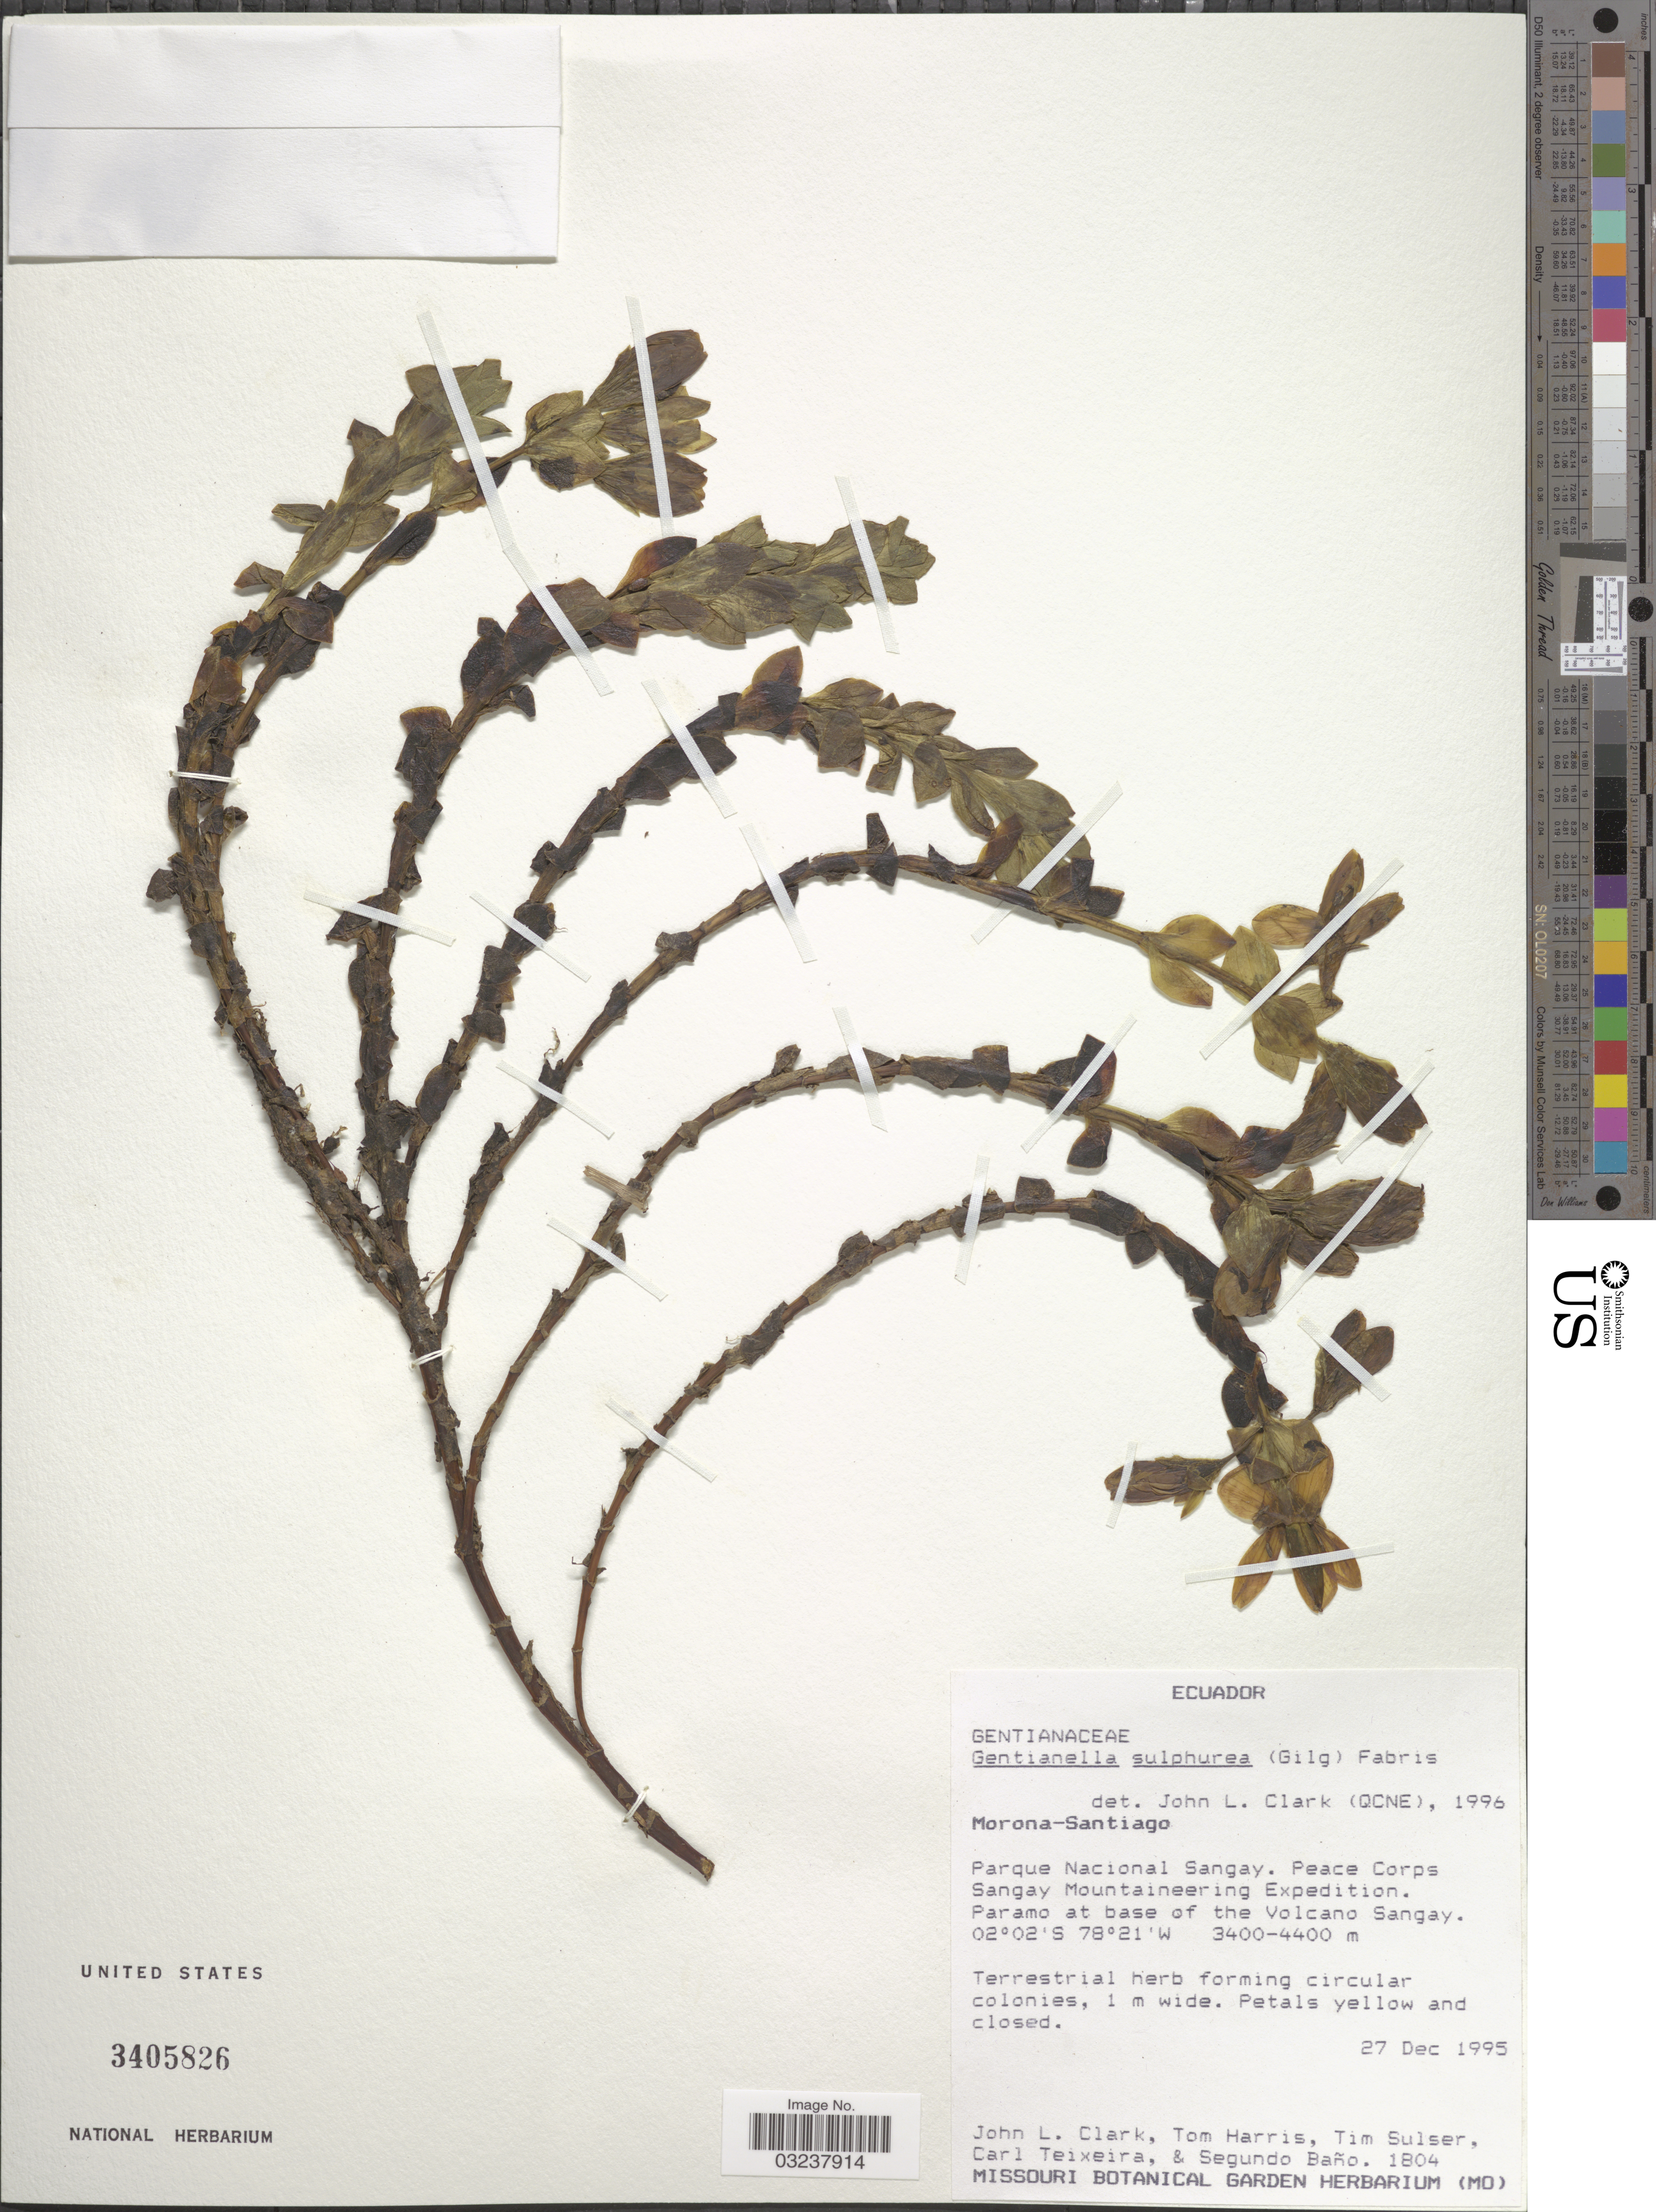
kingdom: Plantae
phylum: Tracheophyta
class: Magnoliopsida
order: Gentianales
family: Gentianaceae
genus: Gentianella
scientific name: Gentianella sulphurea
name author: (Gilg) Fabris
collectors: J. L. Clark, T. Harris, T. Sulser, C. Teixeira & S. Bano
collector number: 1804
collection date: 1995-12-27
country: Ecuador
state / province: Morona-Santiago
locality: Parque Nacional Sangay. Peace Corps Sangay Mountaineering Expedition. Paramo at base of the Volcano Sangay.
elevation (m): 3400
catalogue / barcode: US 3405826